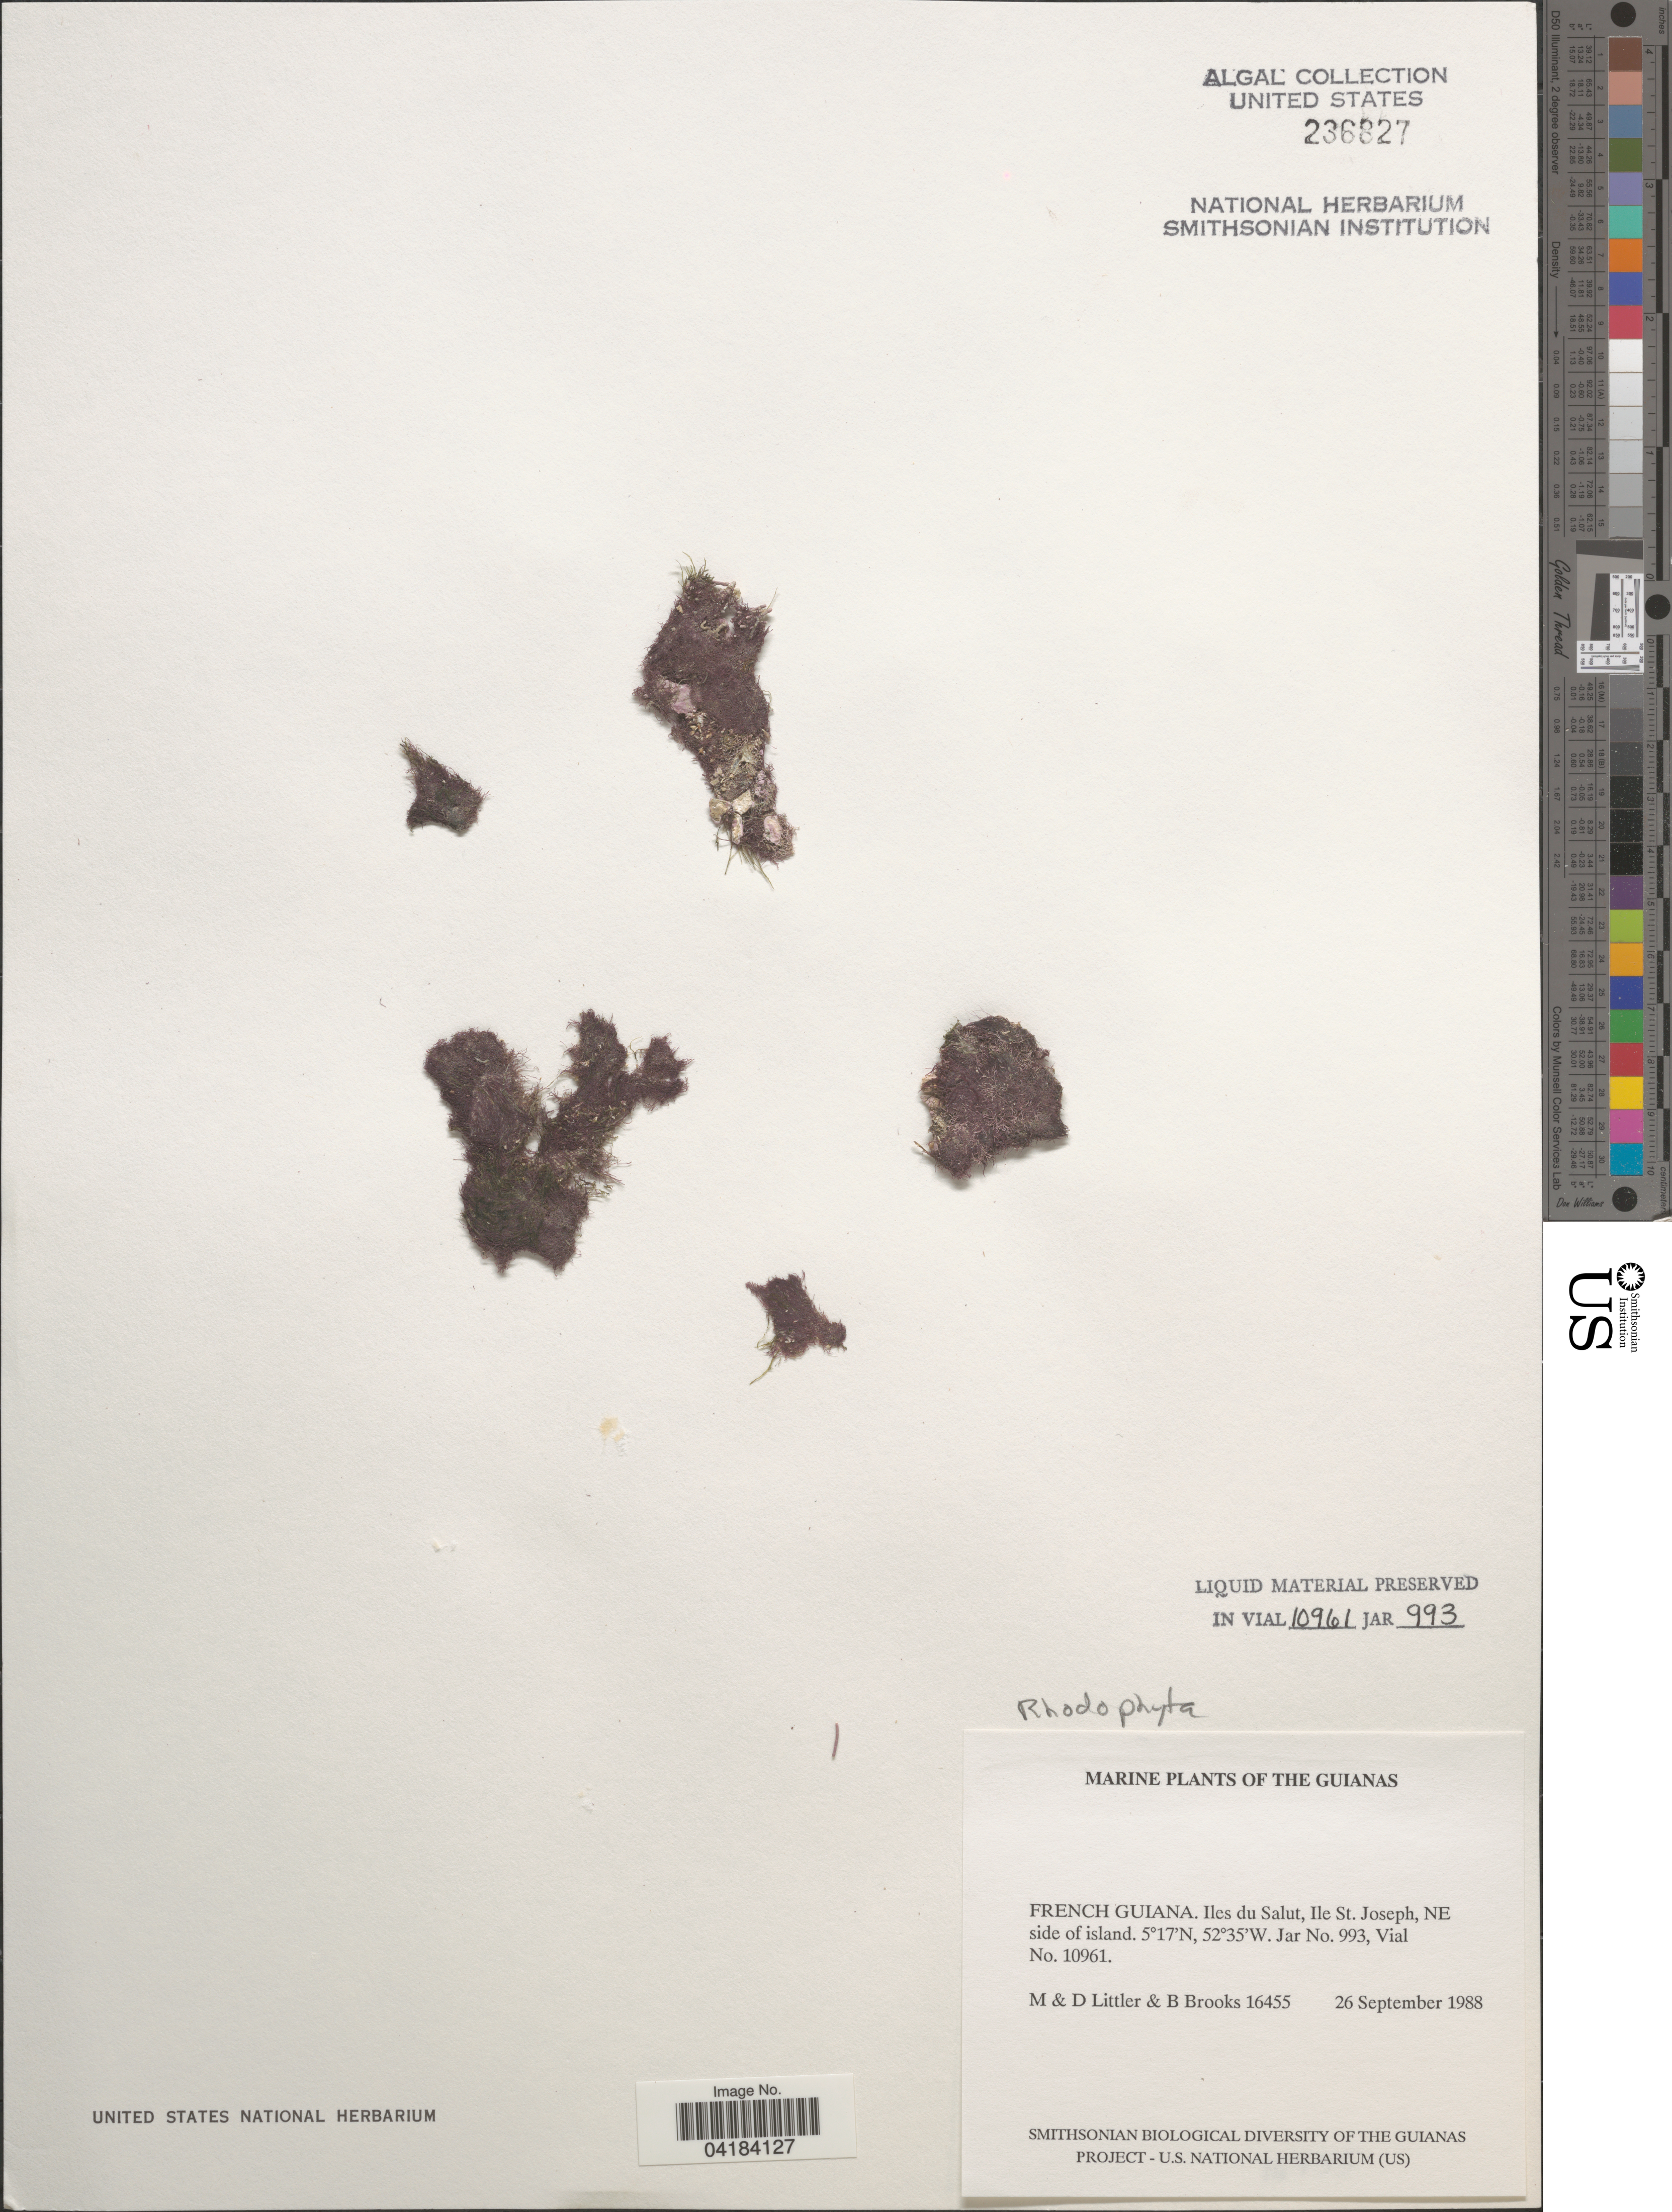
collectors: M. Littler, D. S. Littler & B. Brooks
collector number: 16455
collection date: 1988-09-26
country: French Guiana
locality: The Guianas. Iles du Salut, Ile St. Joseph, NE side of island.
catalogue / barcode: US 236827